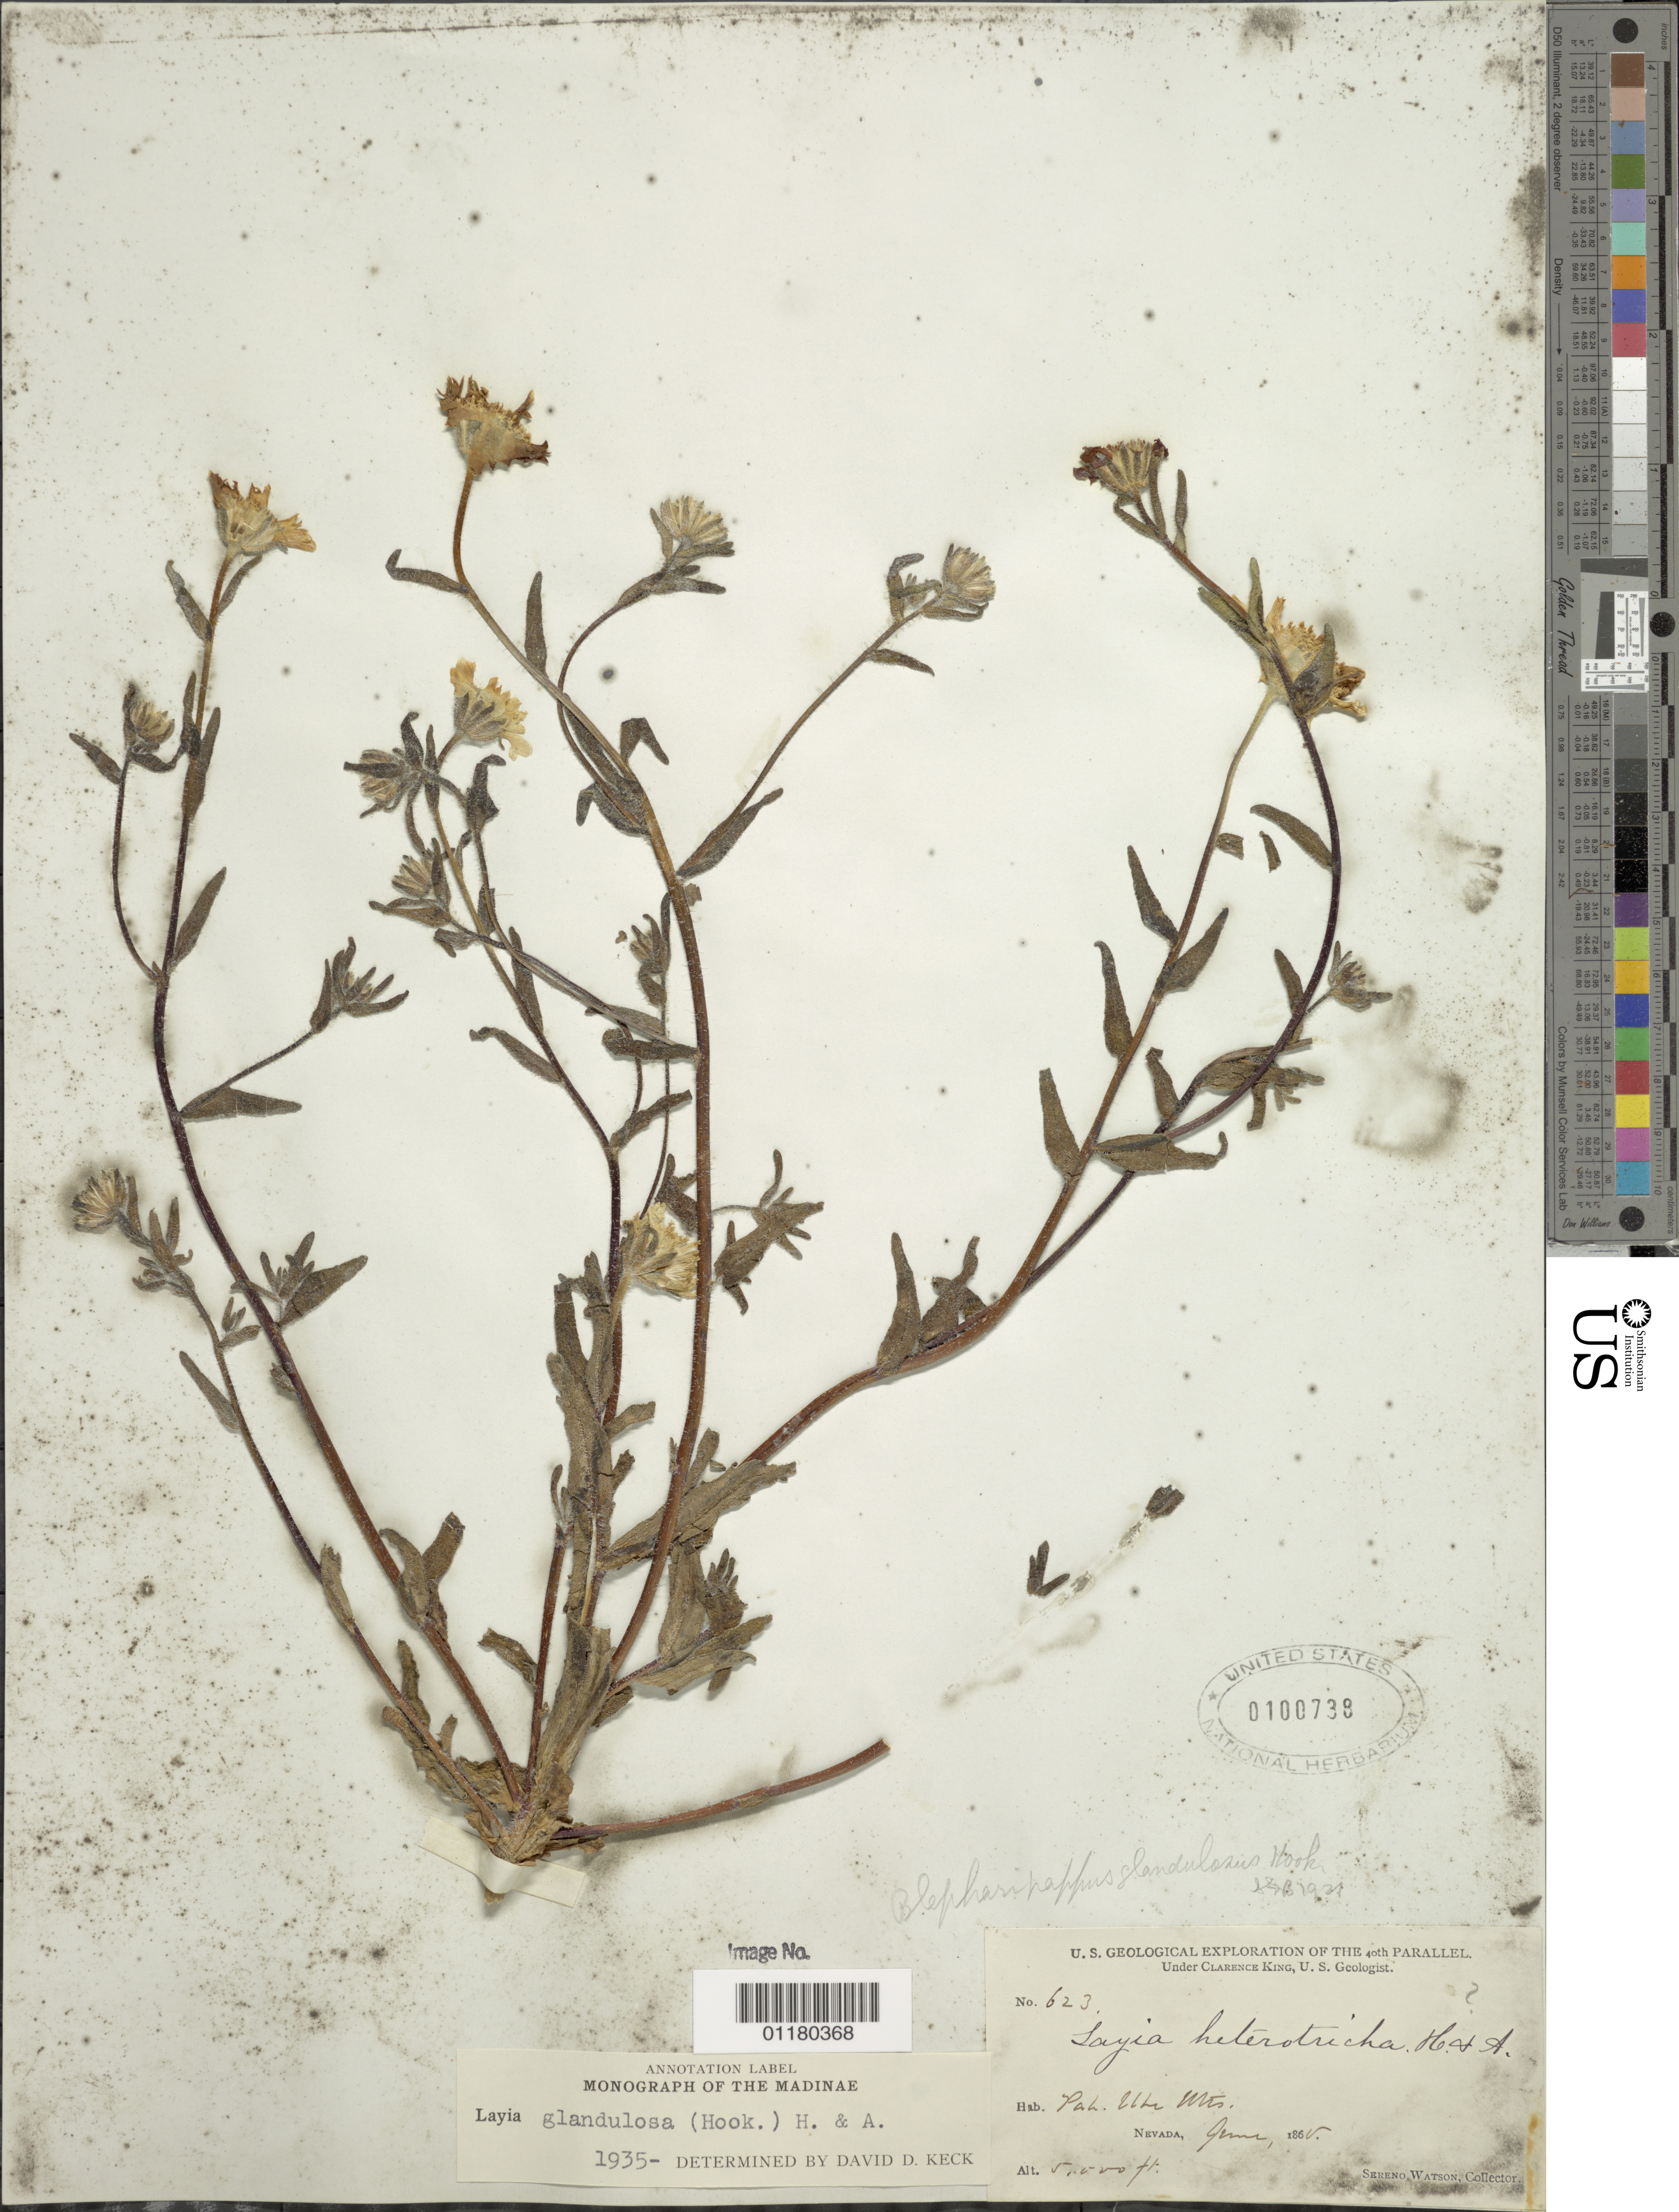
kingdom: Plantae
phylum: Tracheophyta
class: Magnoliopsida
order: Asterales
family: Asteraceae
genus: Layia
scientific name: Layia glandulosa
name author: Hook. & Arn.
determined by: Keck, David D.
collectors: S. Watson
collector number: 623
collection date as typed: Jun 1868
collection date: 1868-06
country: United States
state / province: Nevada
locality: Pah- Ute Mountains.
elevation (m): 1524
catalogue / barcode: US 100738